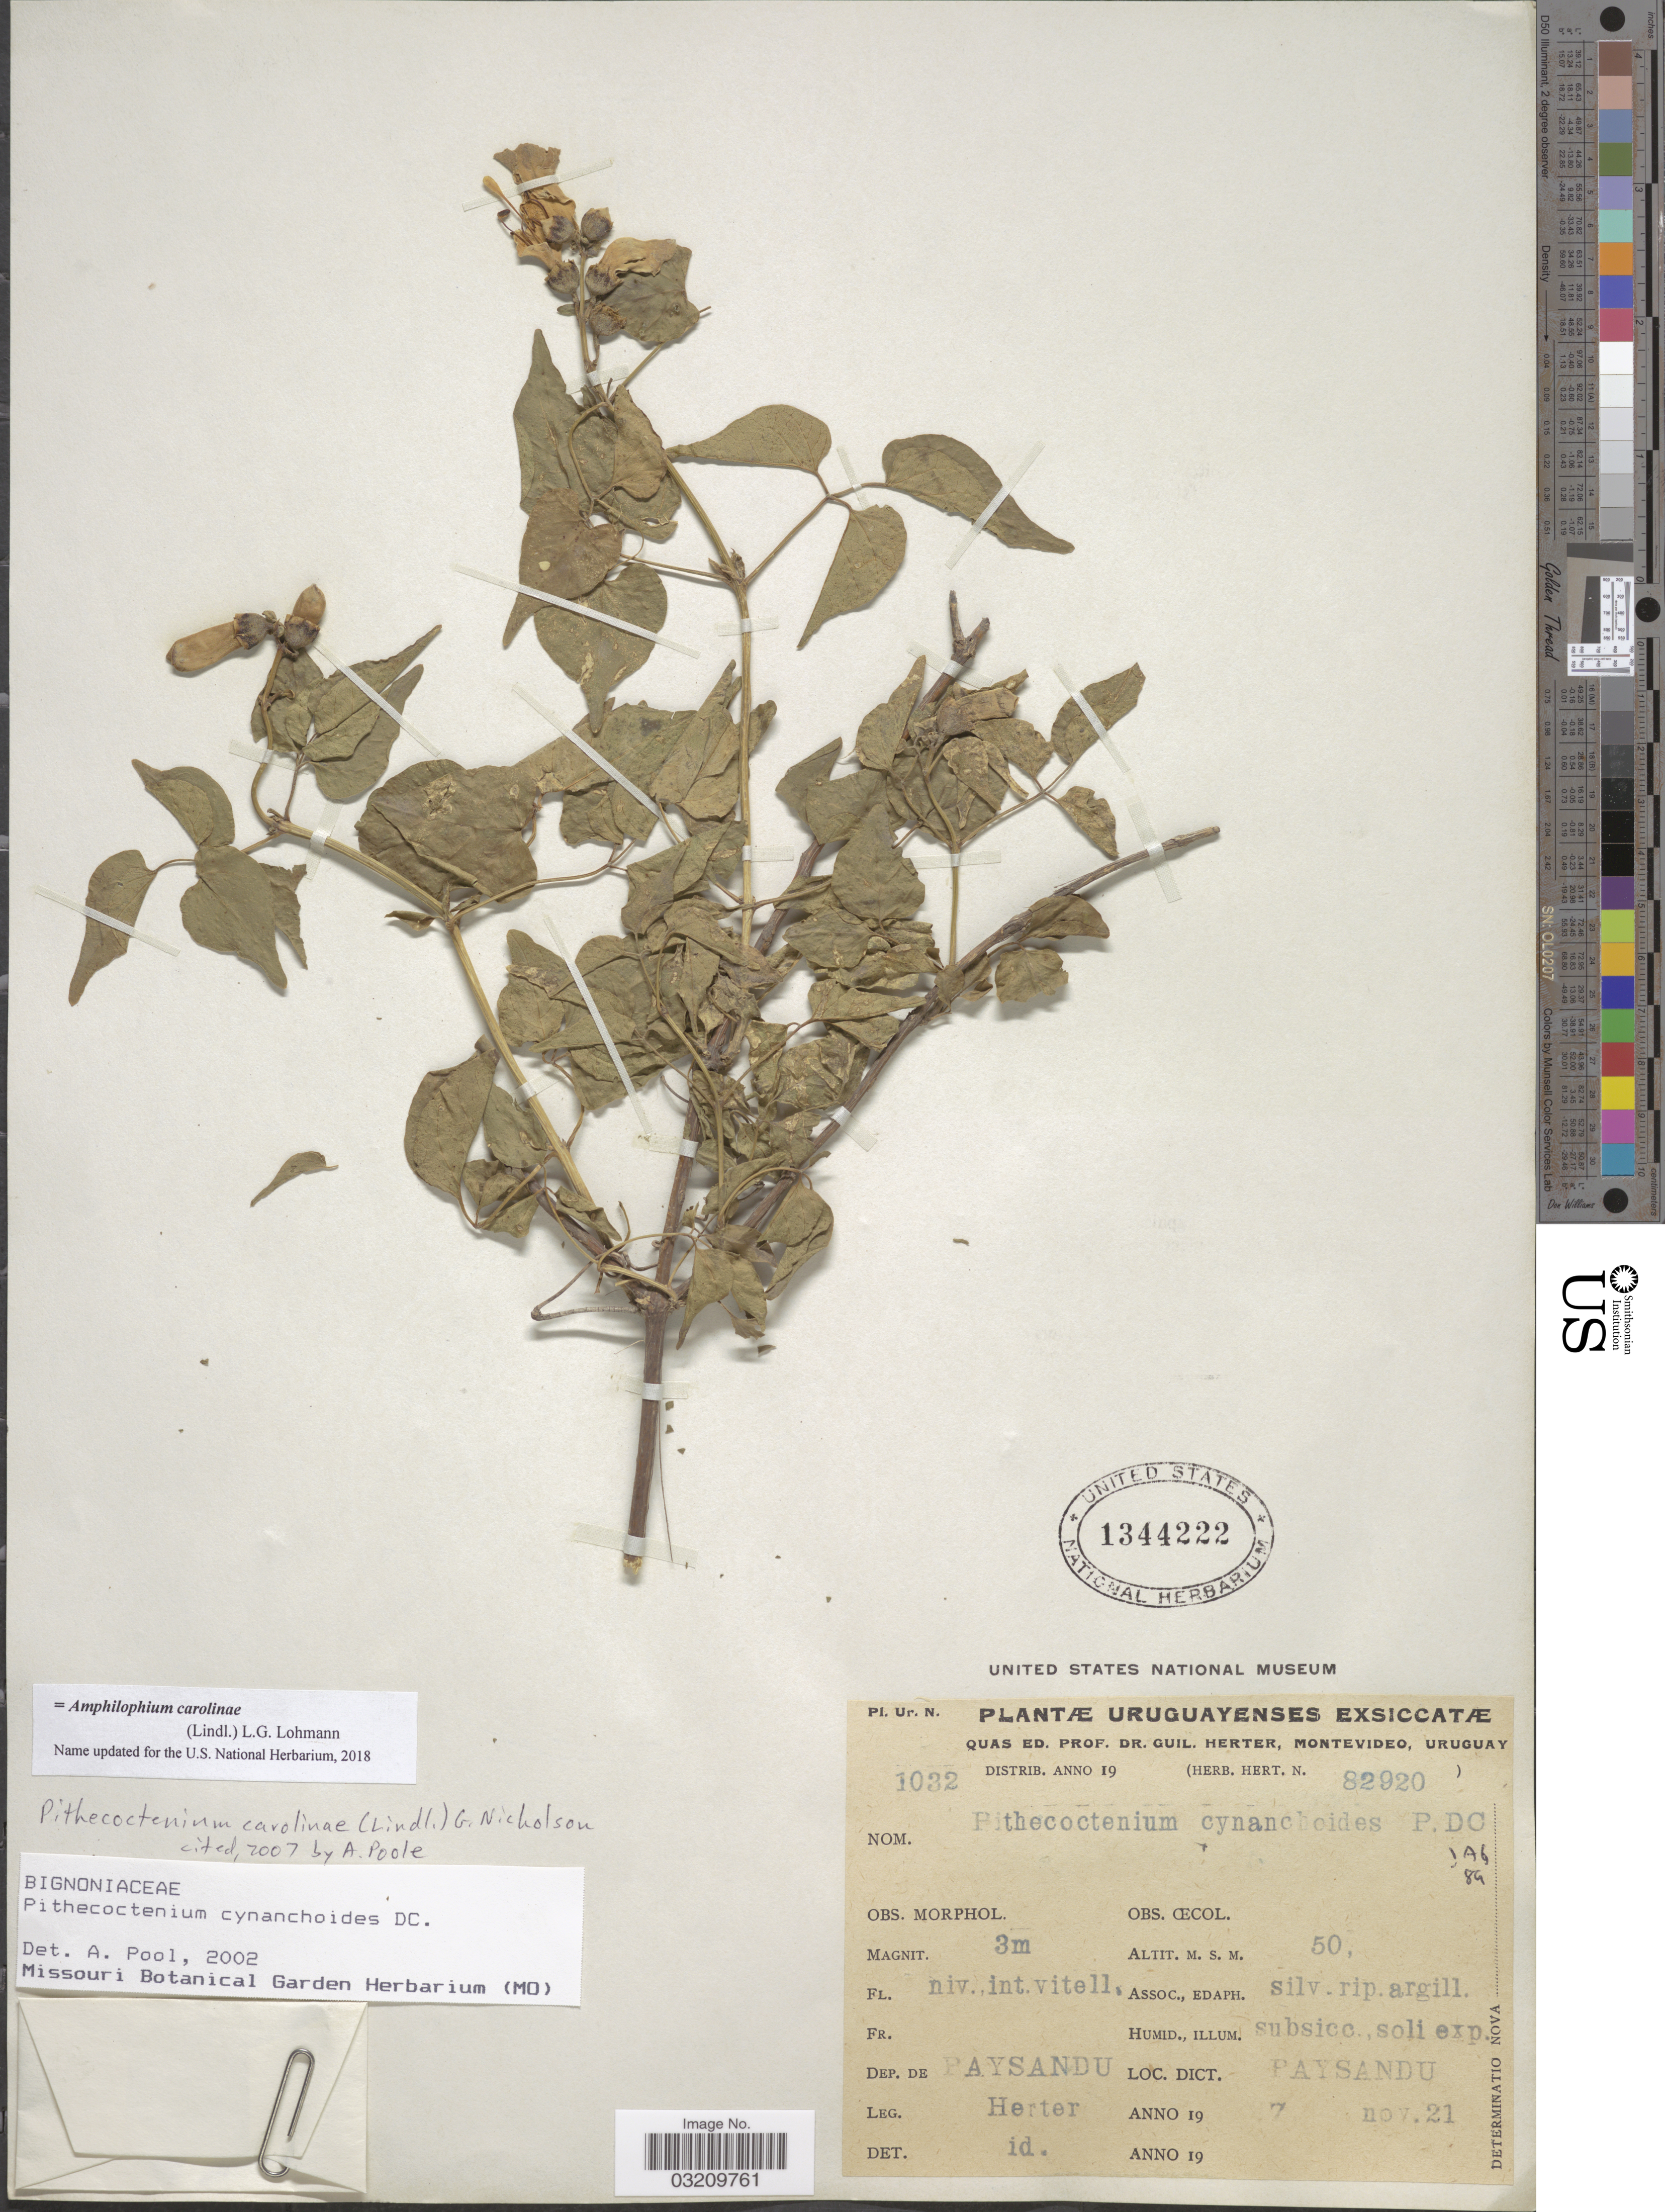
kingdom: Plantae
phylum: Tracheophyta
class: Magnoliopsida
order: Lamiales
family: Bignoniaceae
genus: Amphilophium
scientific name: Amphilophium carolinae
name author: (Lindl.) L.G. Lohmann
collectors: G. Herter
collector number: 1032/82920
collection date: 1907-11-21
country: Uruguay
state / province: Paysandu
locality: Dep. de Paysandu. Paysandu.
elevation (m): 50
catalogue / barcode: US 1344222